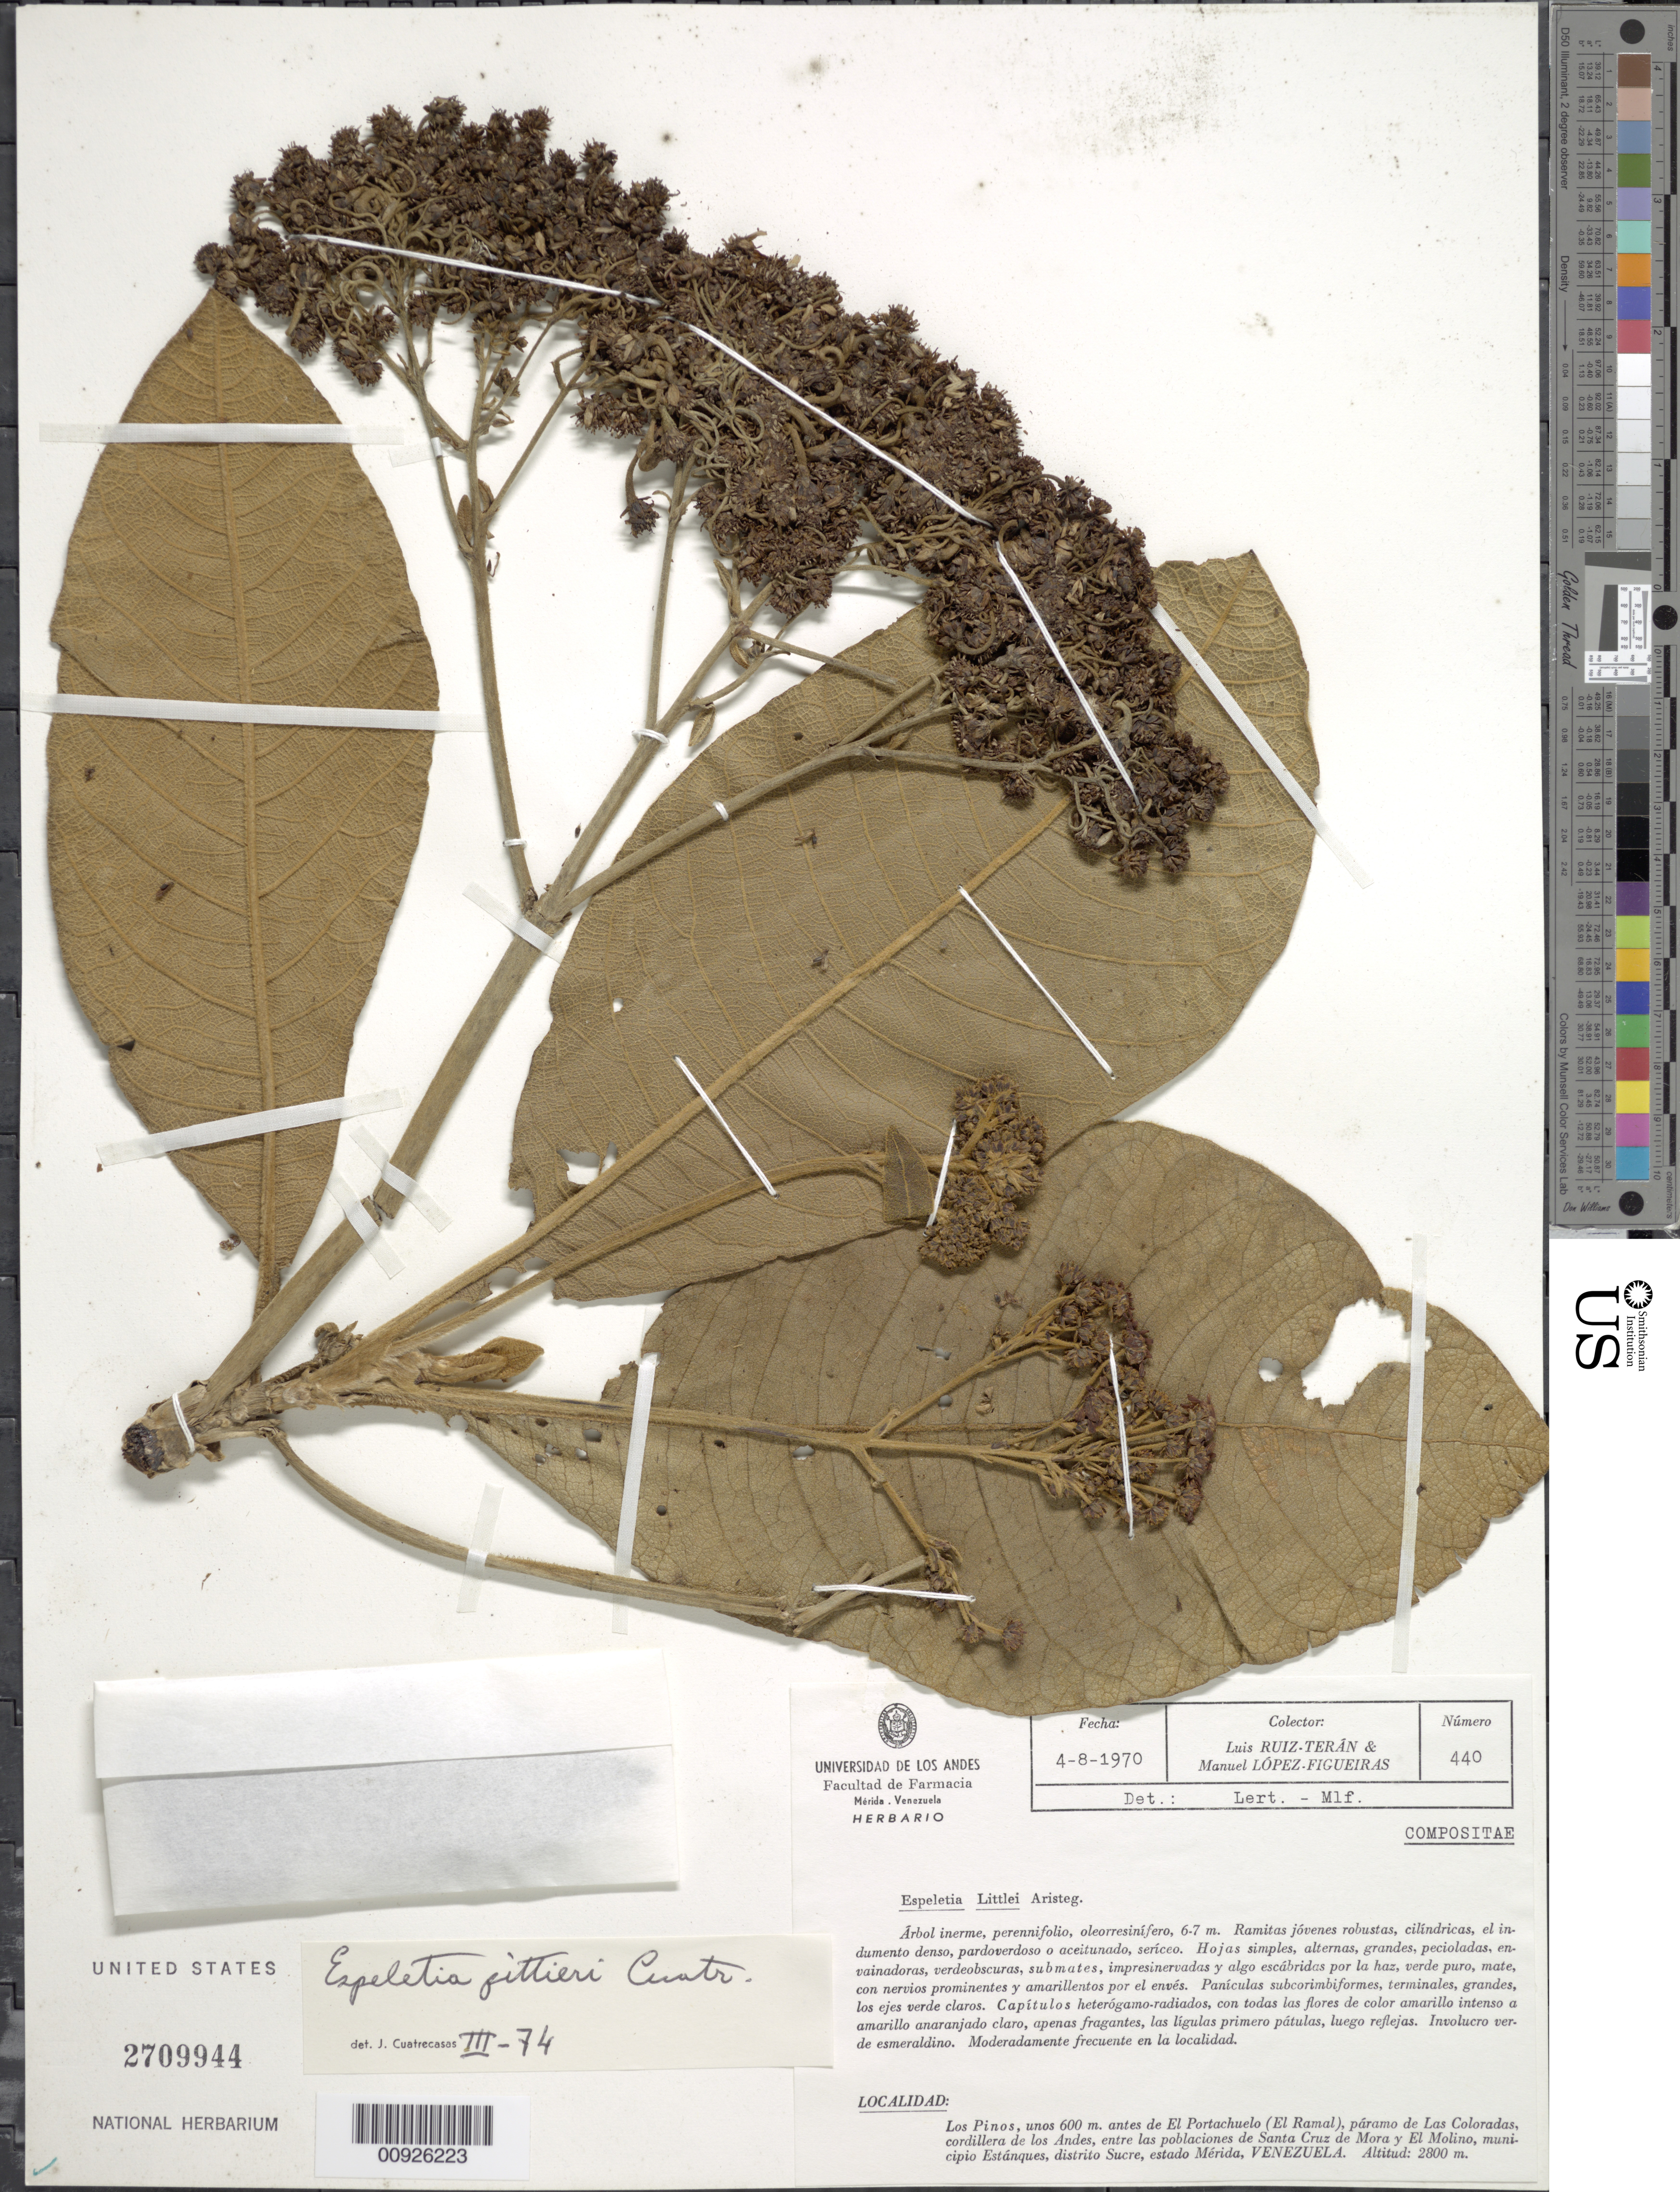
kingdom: Plantae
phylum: Tracheophyta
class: Magnoliopsida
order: Asterales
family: Asteraceae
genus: Carramboa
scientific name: Carramboa badilloi var. pittieri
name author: (Cuatrec.) Cuatrec.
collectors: L. Teran & M. López Figueiras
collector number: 440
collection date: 1970-08-04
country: Venezuela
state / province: Mérida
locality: Los Pinos, unos 600 m. antes de El Portachuelo (El Ramal), paramo de Las Coloradas, cordillera de los Andes, entre las poblaciones de Santa Cruz de Mora y El Molino, minicipio Estanques, distrito Sucre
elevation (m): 2800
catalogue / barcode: US 2709944